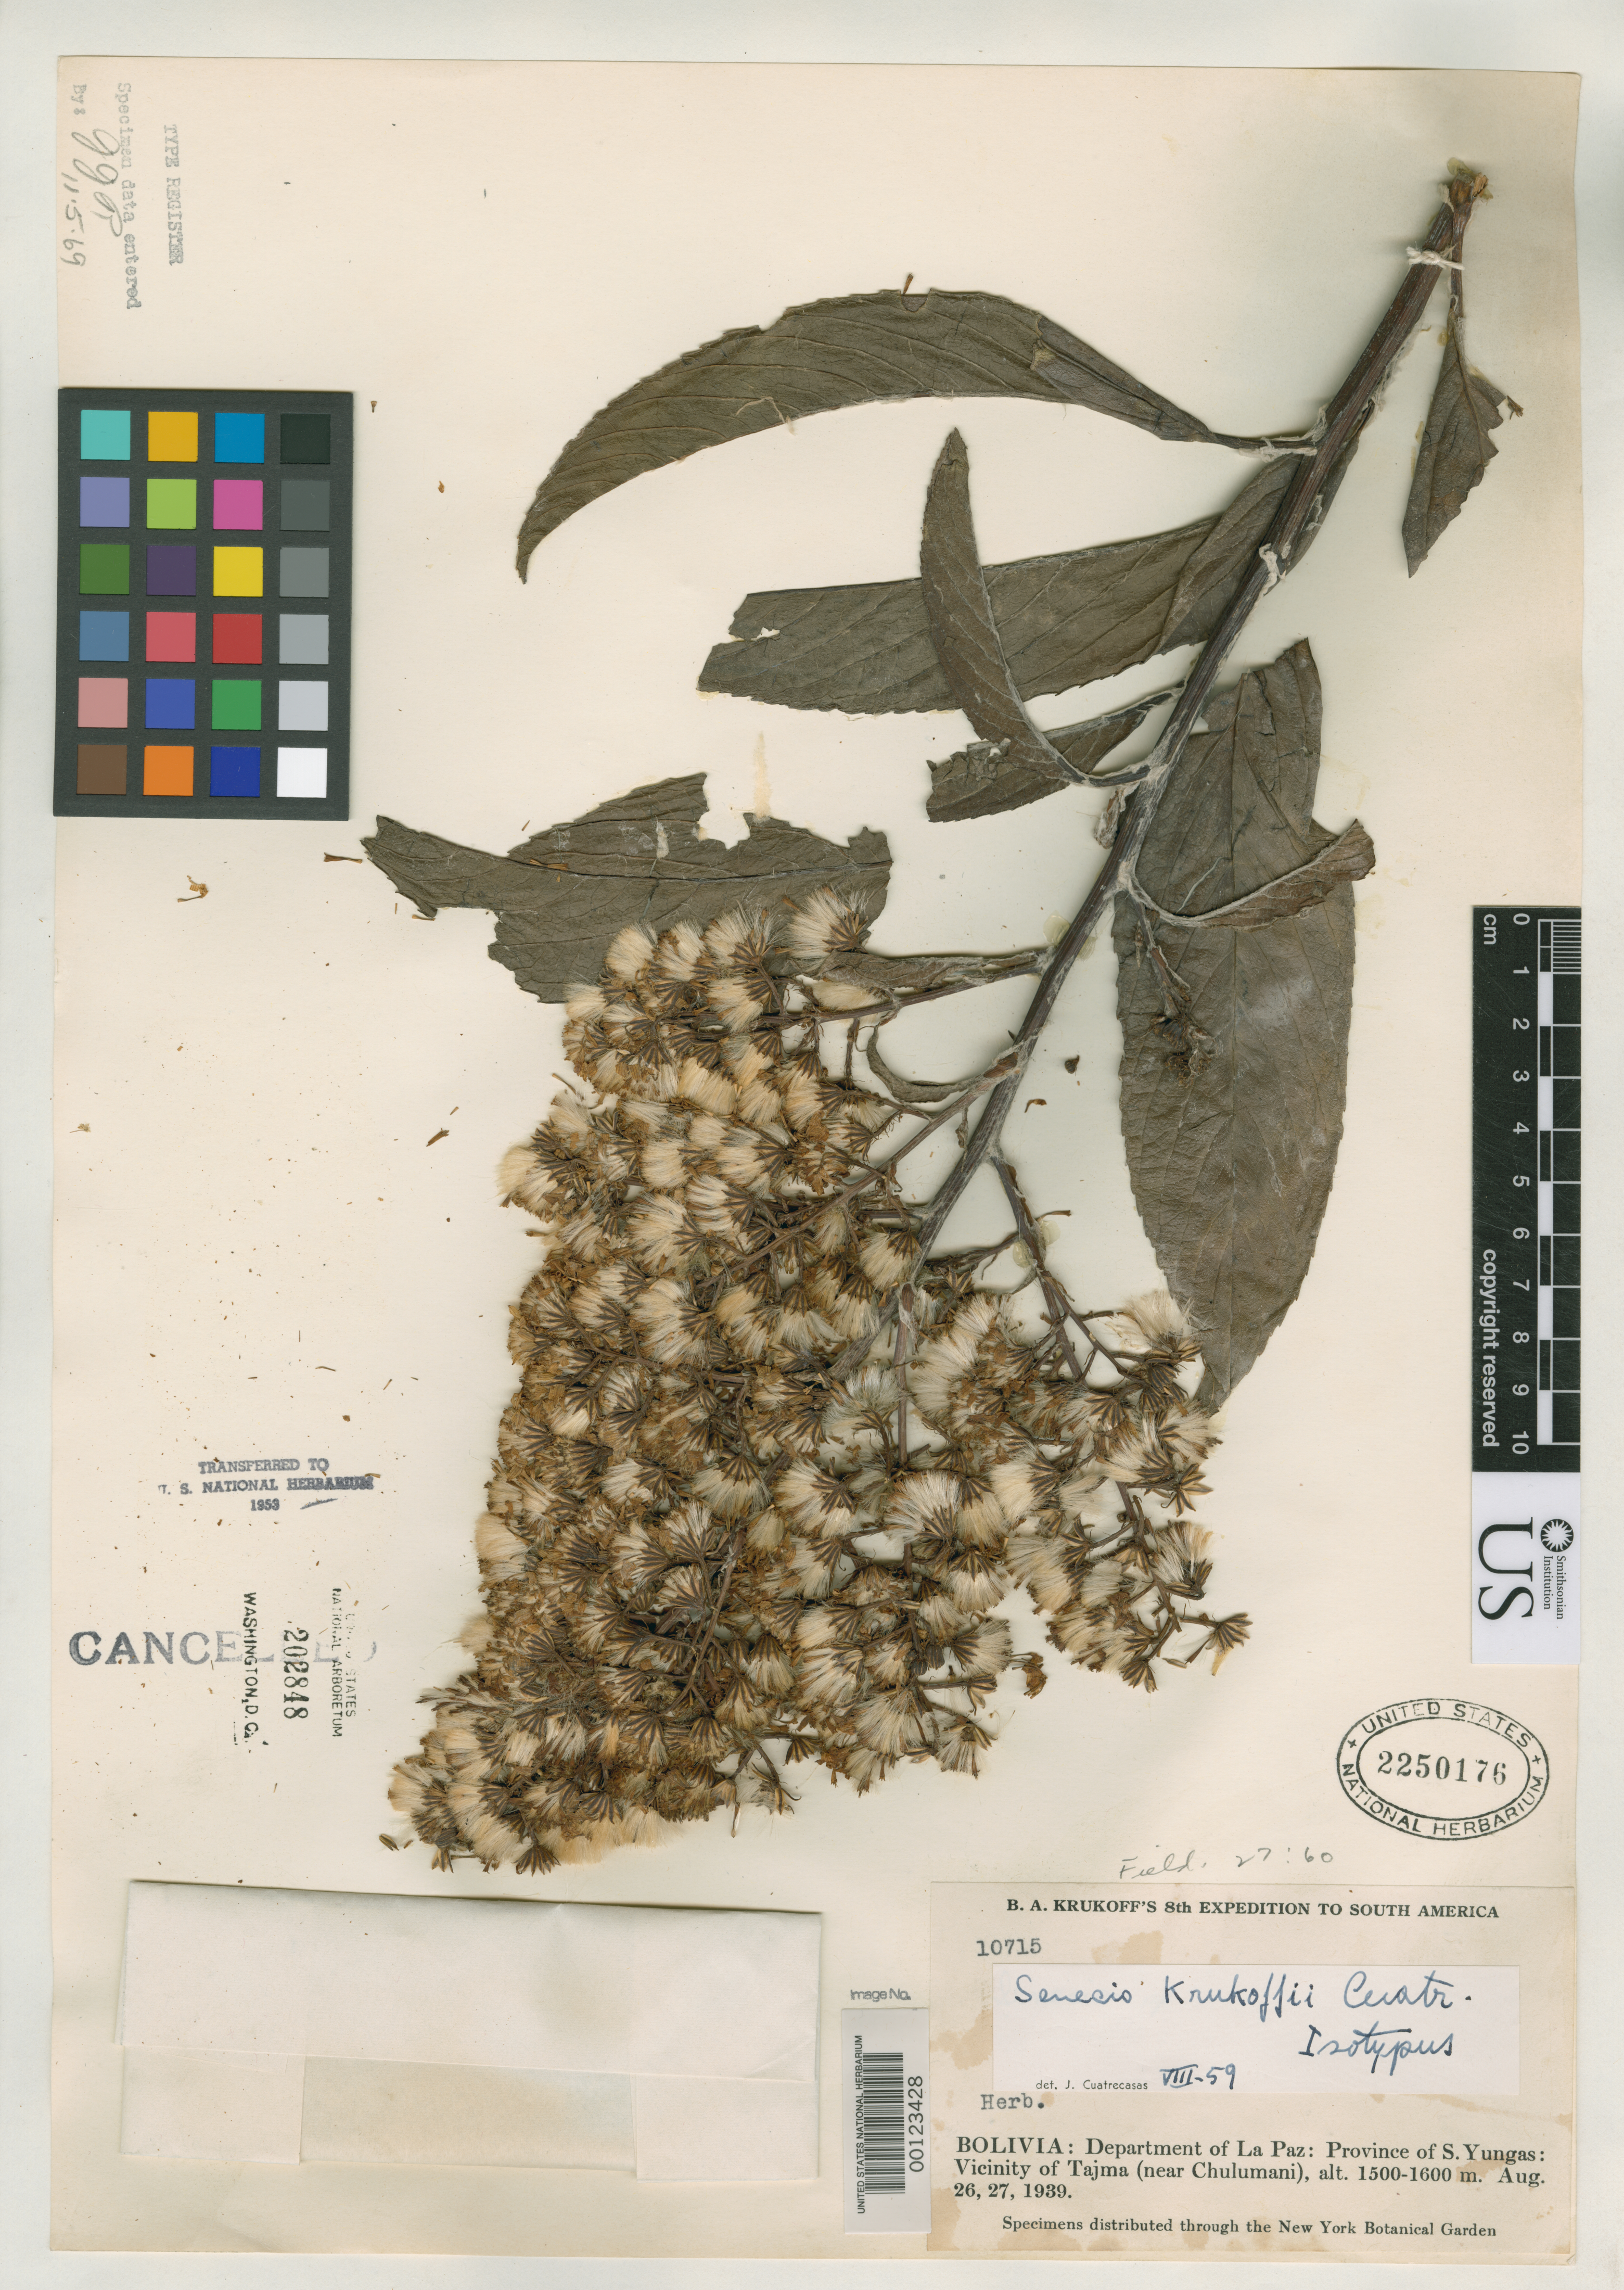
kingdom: Plantae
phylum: Tracheophyta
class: Magnoliopsida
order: Asterales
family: Asteraceae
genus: Senecio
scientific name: Senecio krukoffii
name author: Cuatrec.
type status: Isotype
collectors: B. A. Krukoff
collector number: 10715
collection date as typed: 26 Aug 1939 to 27 Aug 1939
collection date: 1939-08-26/1939-08-27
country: Bolivia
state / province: La Paz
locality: South Yungas, Tajma near Chulumani.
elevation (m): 1500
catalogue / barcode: US 2250176